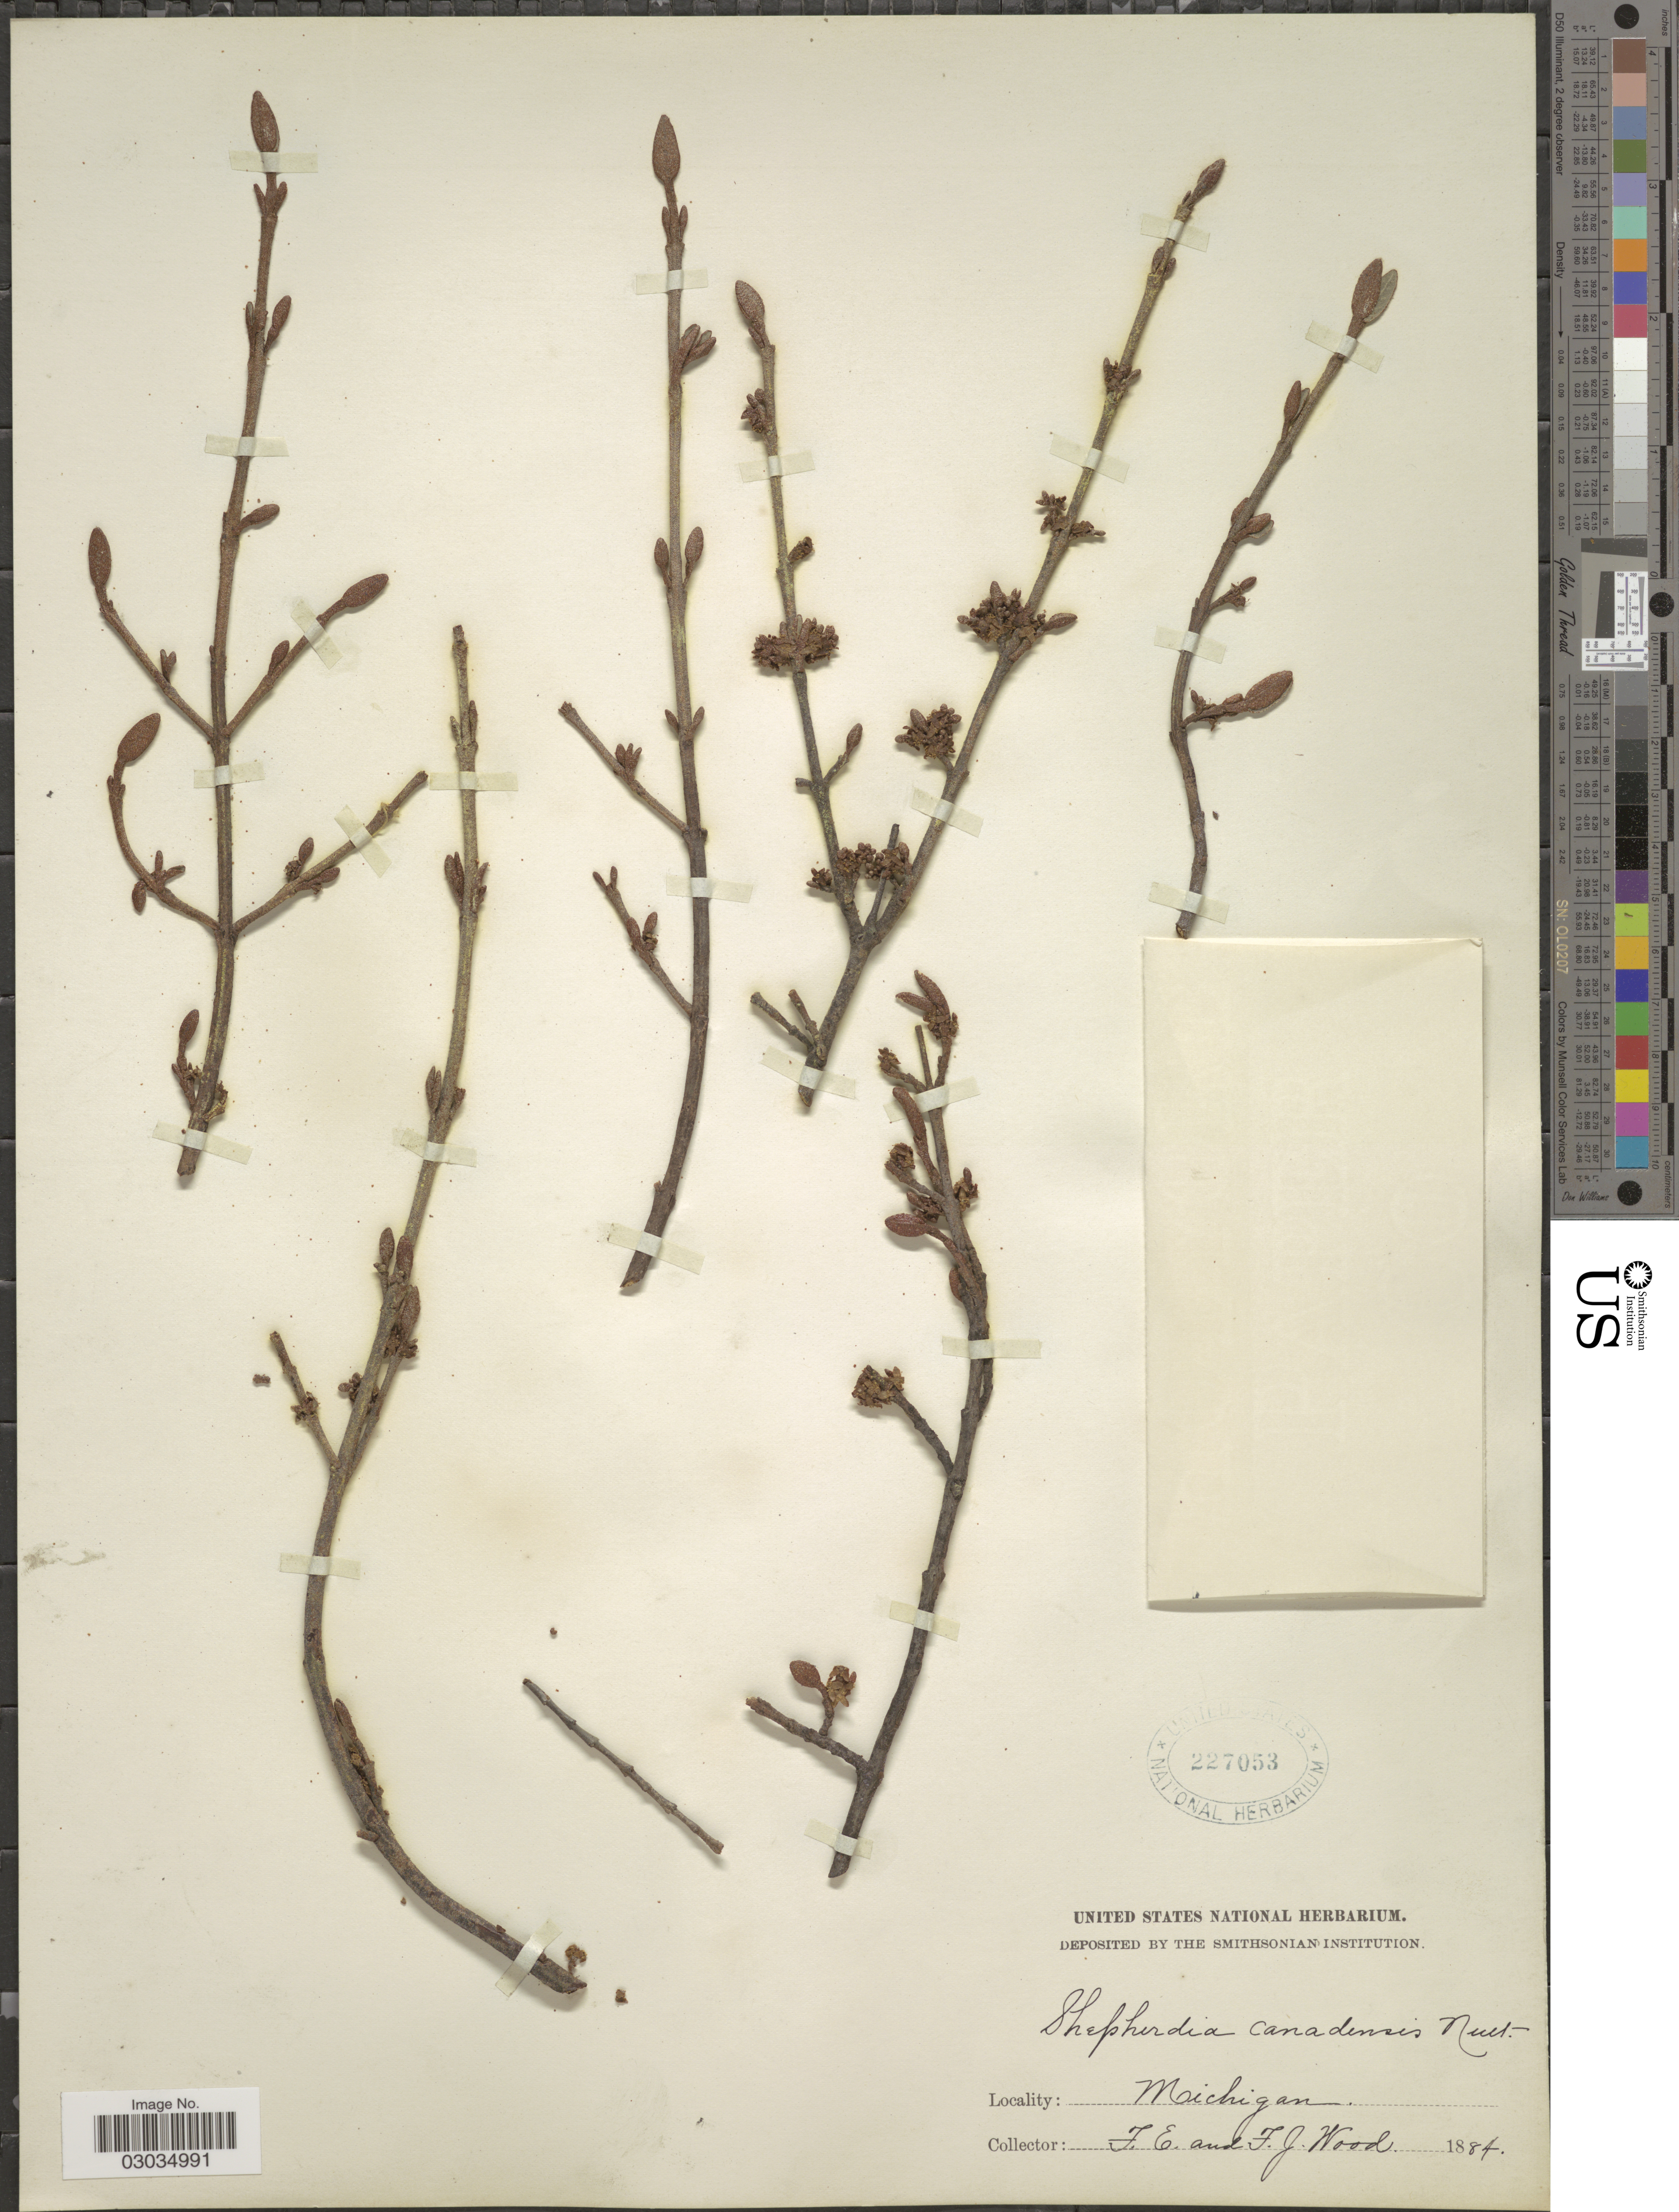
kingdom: Plantae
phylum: Tracheophyta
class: Magnoliopsida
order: Rosales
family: Elaeagnaceae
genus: Shepherdia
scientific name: Shepherdia canadensis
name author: (L.) Nutt.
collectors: F. Wood & F. Wood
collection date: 1884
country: United States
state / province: Michigan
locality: Michigan.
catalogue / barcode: US 227053